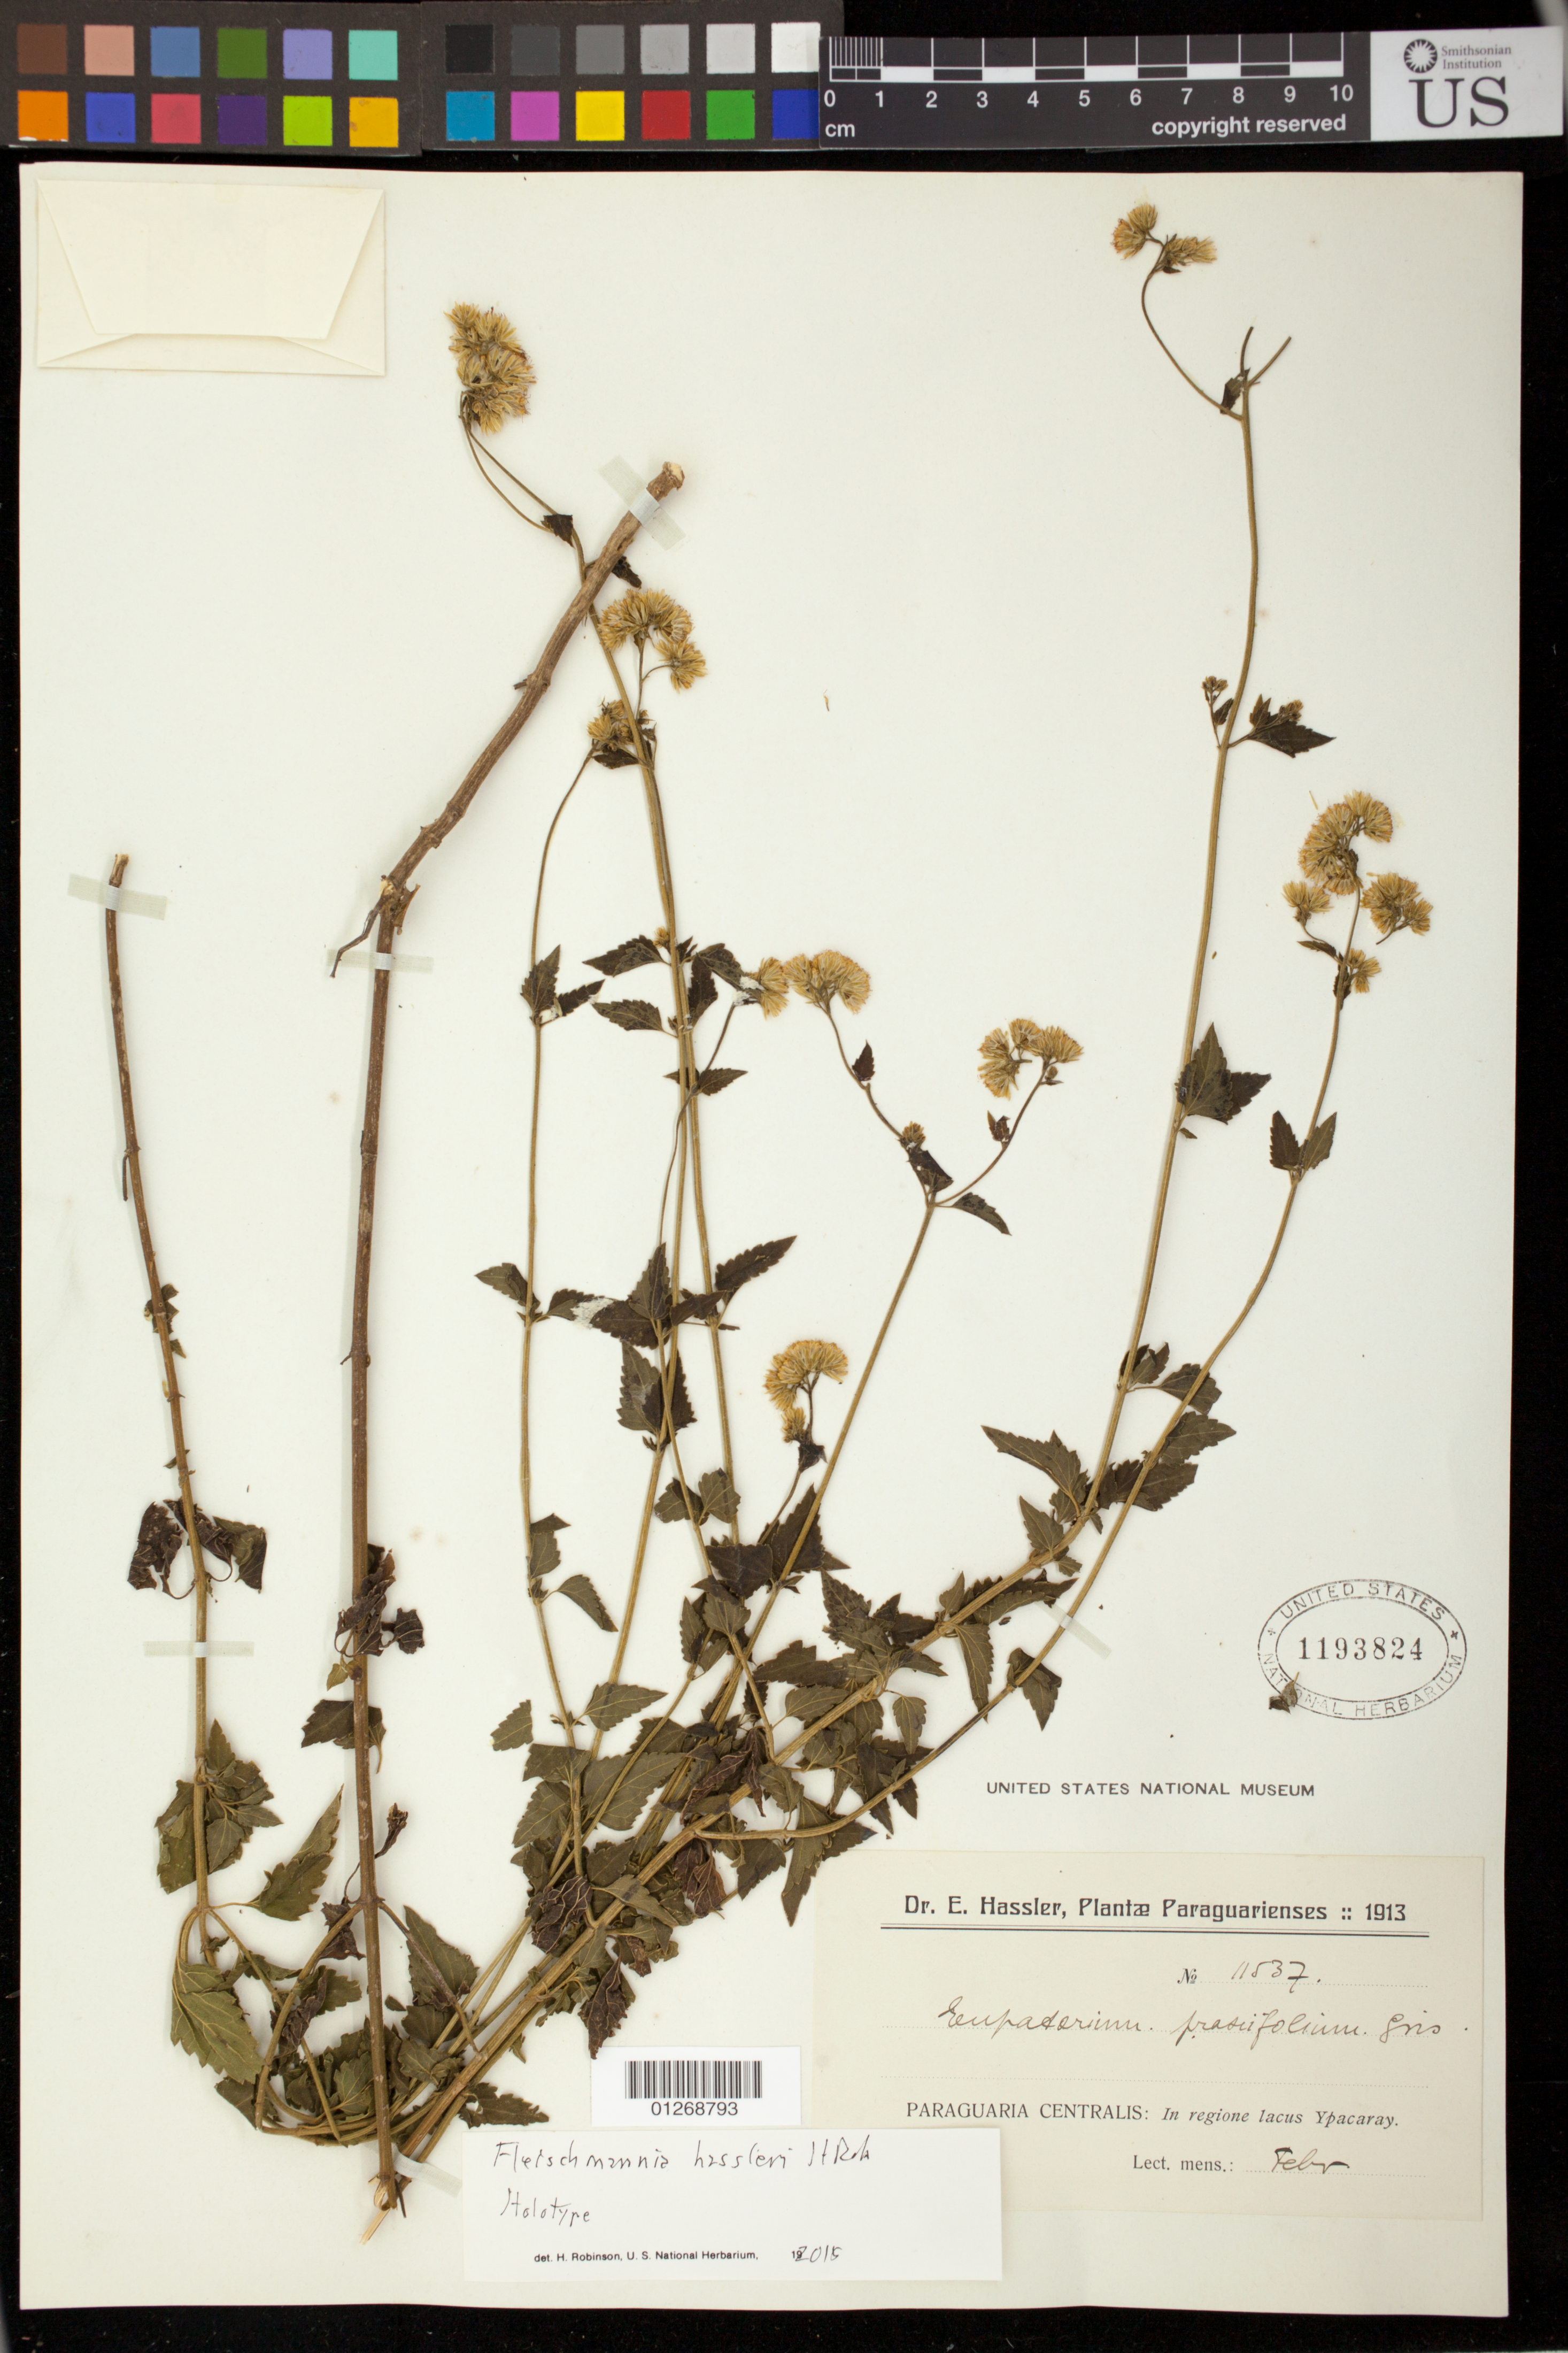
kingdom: Plantae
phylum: Tracheophyta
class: Magnoliopsida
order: Asterales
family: Asteraceae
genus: Fleischmannia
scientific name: Fleischmannia hassleri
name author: H. Rob.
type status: Holotype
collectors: E. Hassler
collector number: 11537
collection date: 1913-02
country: Paraguay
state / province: Central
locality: Paraguaria Centralis: In regione lacus Ypacaray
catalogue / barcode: US 1193824